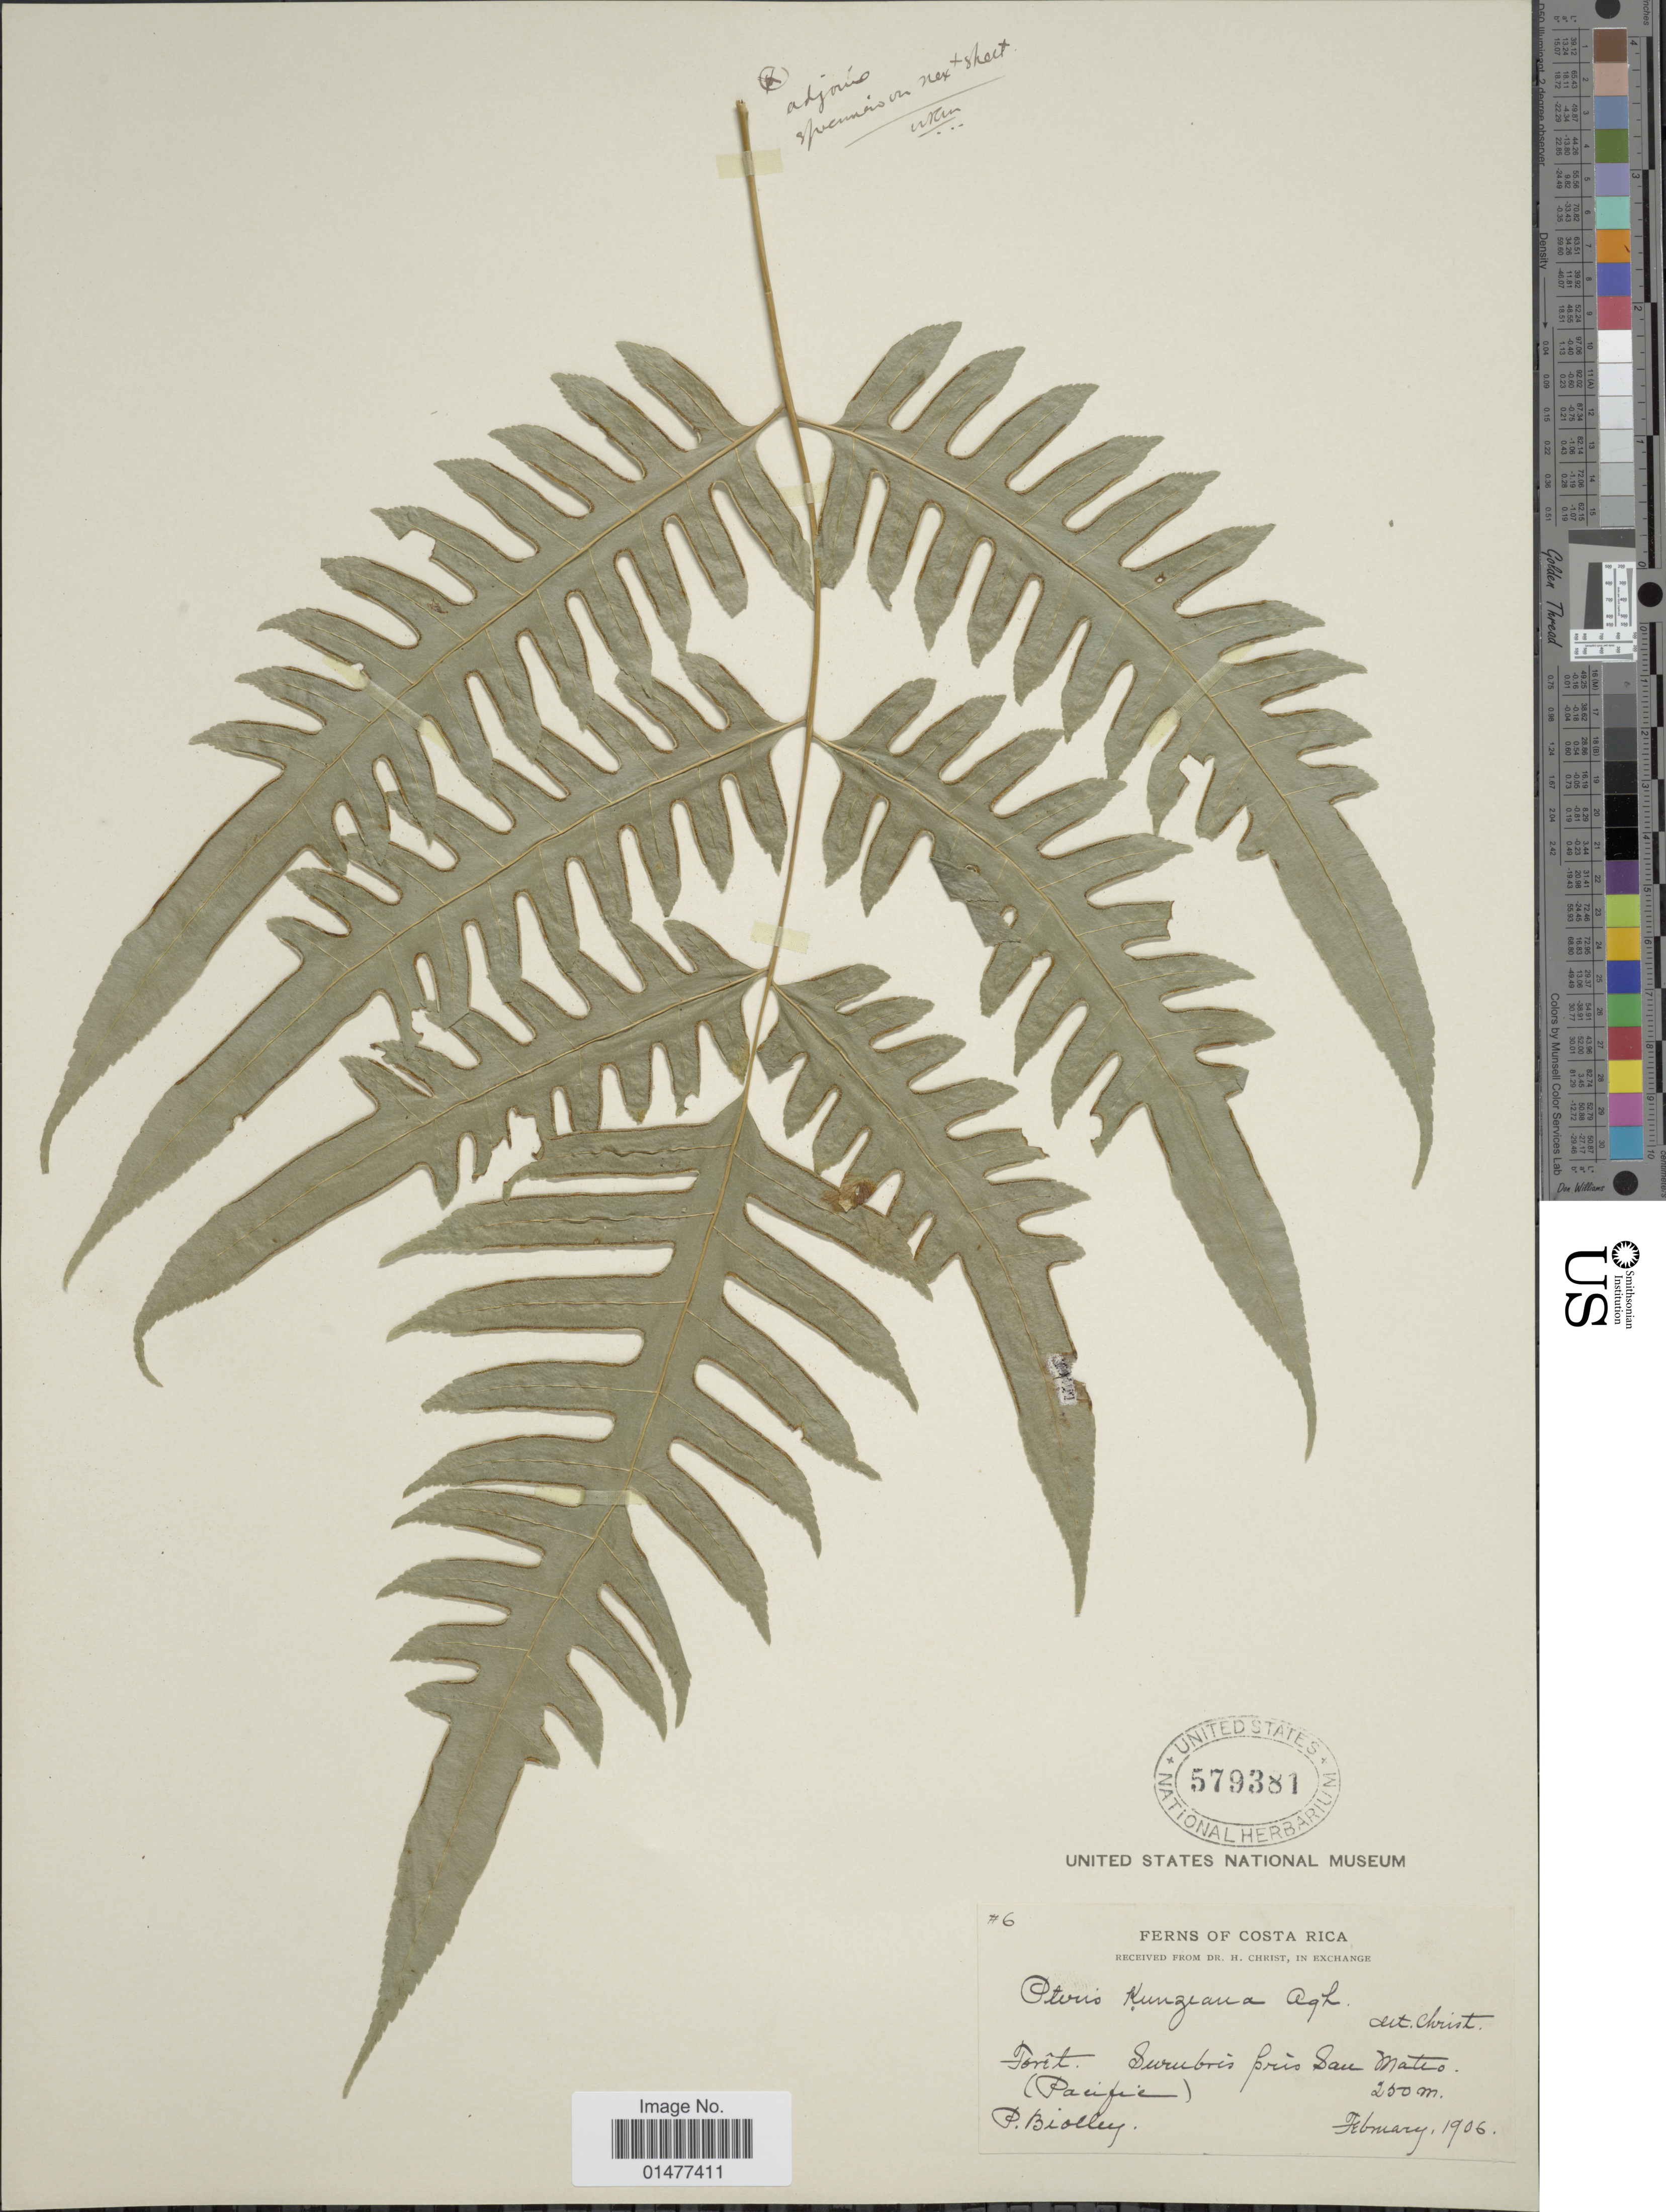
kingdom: Plantae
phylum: Tracheophyta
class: Polypodiopsida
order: Polypodiales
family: Pteridaceae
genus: Pteris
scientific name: Pteris altissima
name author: Poir.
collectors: P. Biolley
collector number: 6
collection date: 1906-02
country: Costa Rica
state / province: Puntarenas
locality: Costa Rica, Foret, Surubres pres San Mateo (Pacific)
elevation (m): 250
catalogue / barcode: US 579381